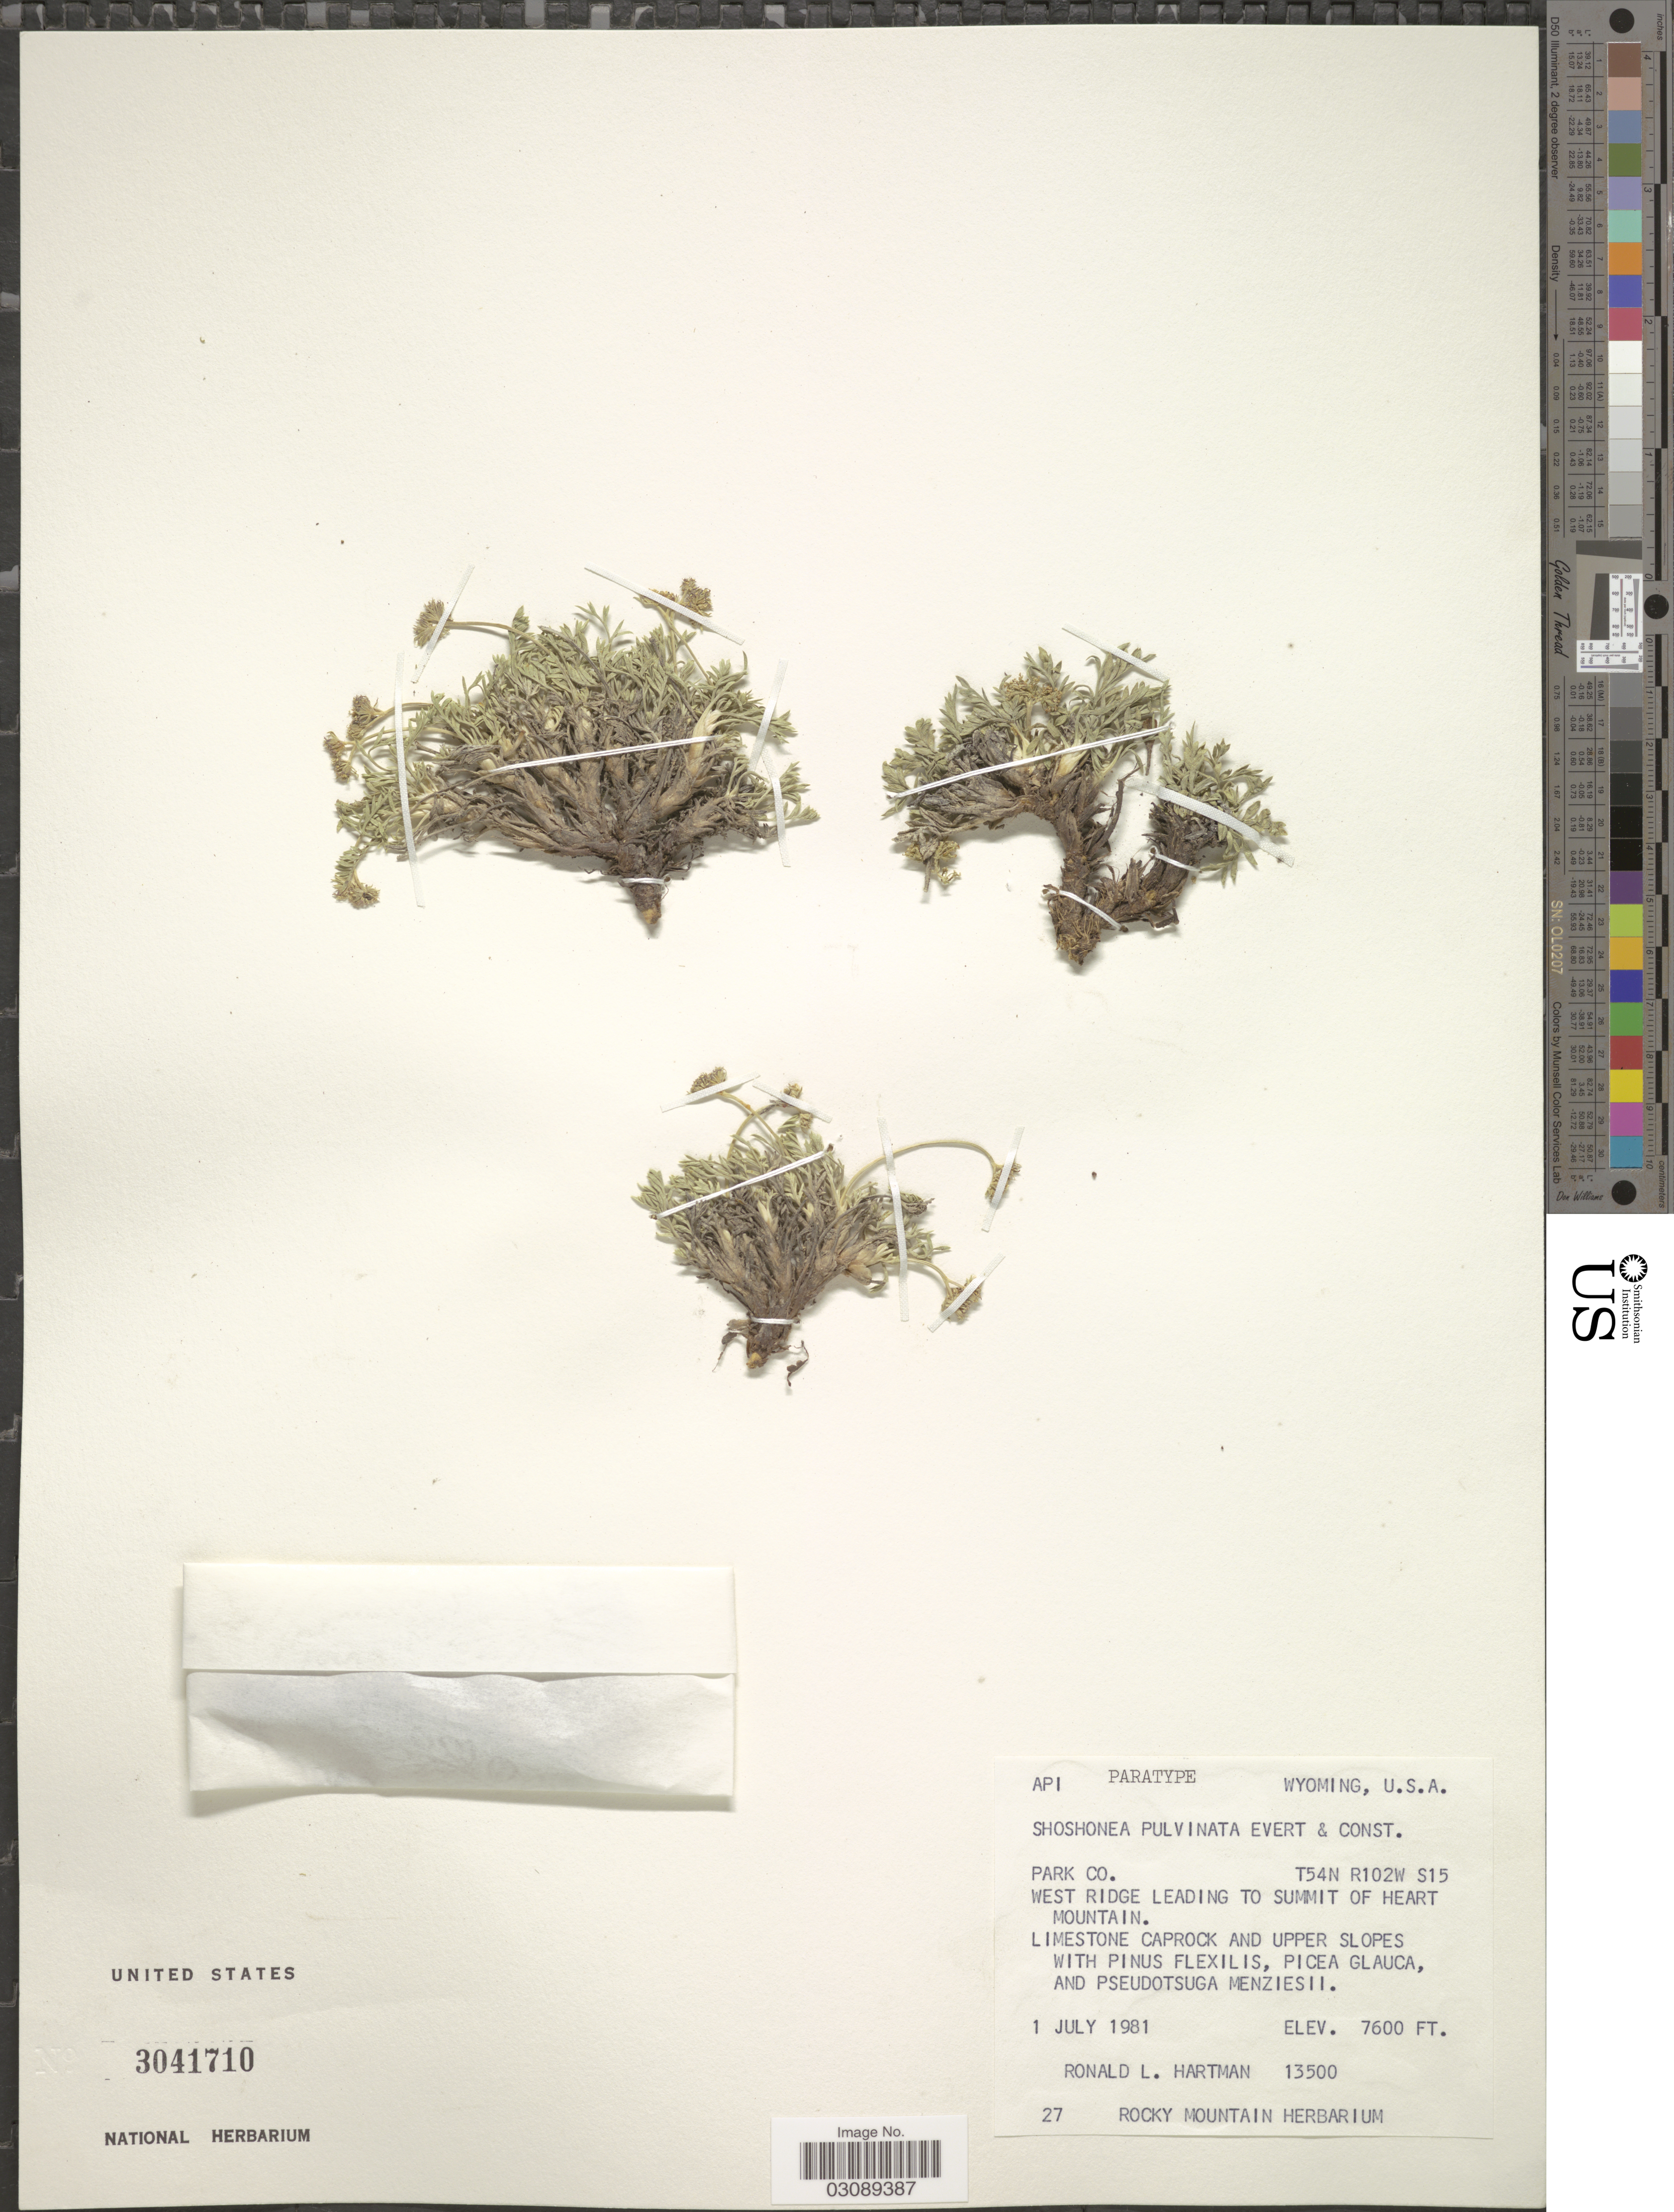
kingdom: Plantae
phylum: Tracheophyta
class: Magnoliopsida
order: Apiales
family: Apiaceae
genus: Shoshonea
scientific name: Shoshonea pulvinata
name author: Evert & Constance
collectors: R. L. Hartman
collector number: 13500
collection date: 1981-08-01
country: United States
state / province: Wyoming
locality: Park Co. West Ridge leading to summit of Heart Mountain. T54N R102W S15.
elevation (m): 2316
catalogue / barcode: US 3041710